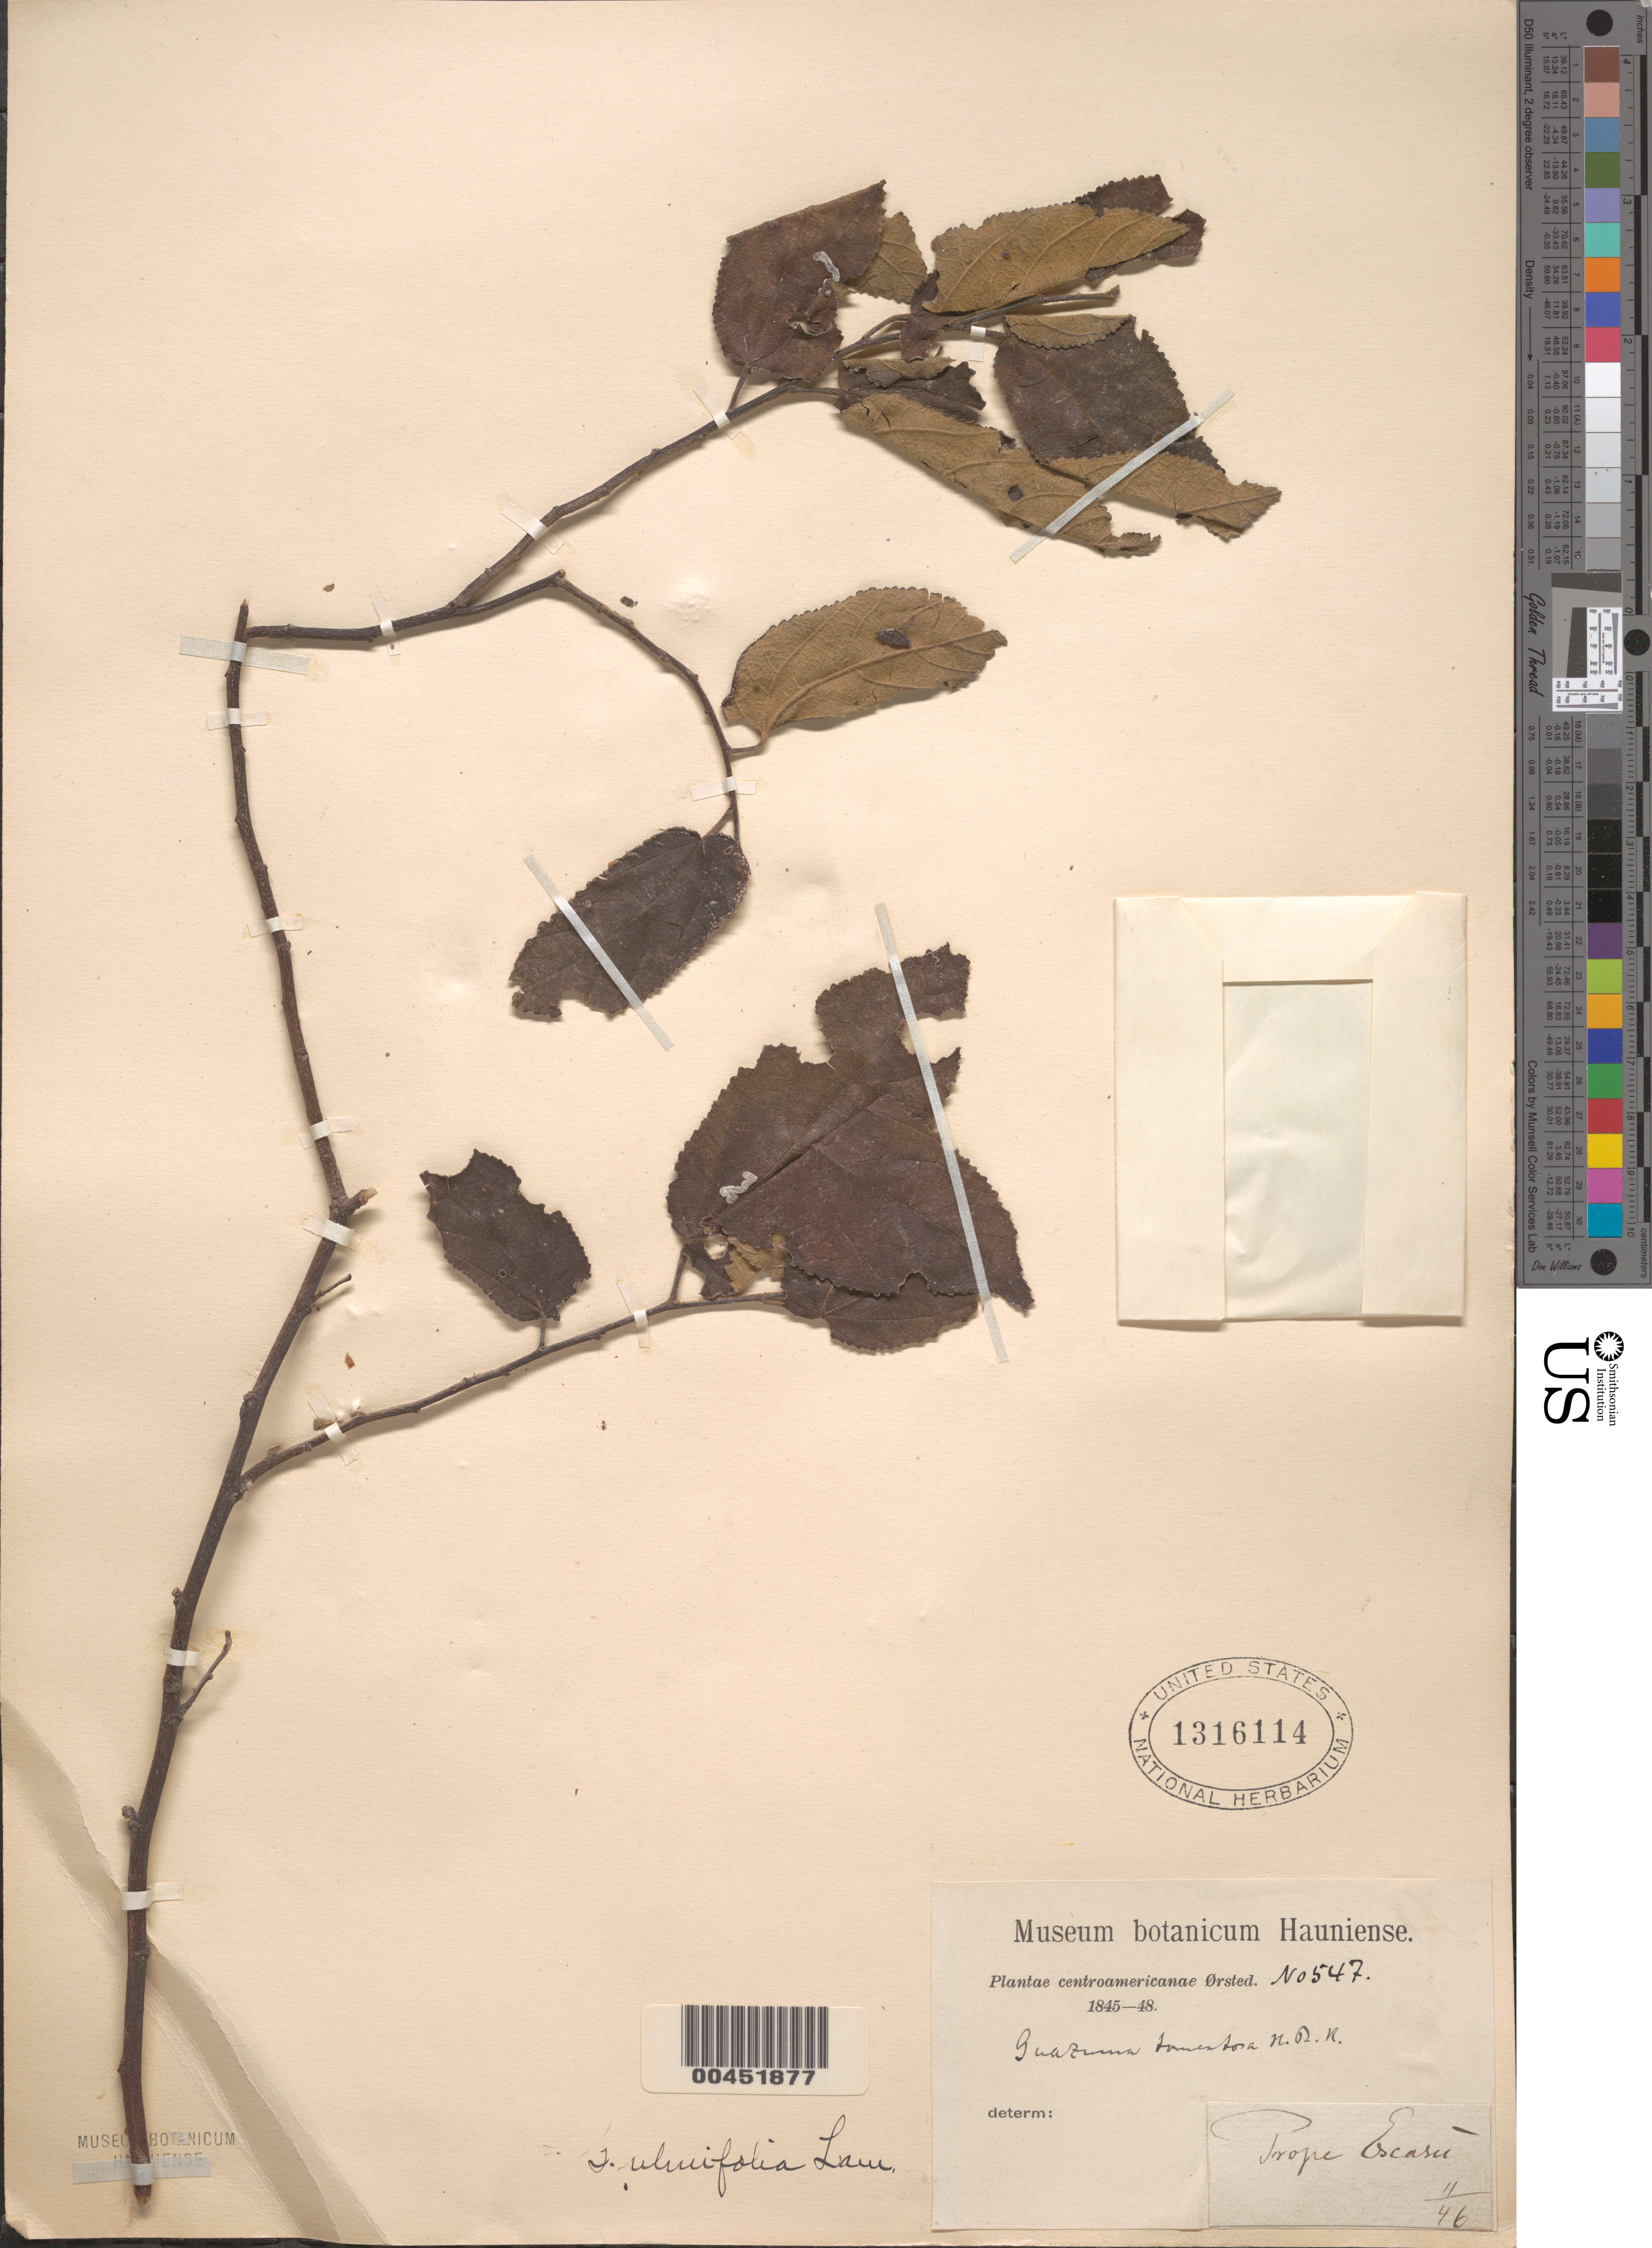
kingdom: Plantae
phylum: Tracheophyta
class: Magnoliopsida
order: Malvales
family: Malvaceae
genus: Guazuma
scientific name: Guazuma ulmifolia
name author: Lam.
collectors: A. S. Oersted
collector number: Pl. Centroam. Orsted. 547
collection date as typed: Nov 1846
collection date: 1846-11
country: Costa Rica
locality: Prope Escaru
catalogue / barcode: US 1316114